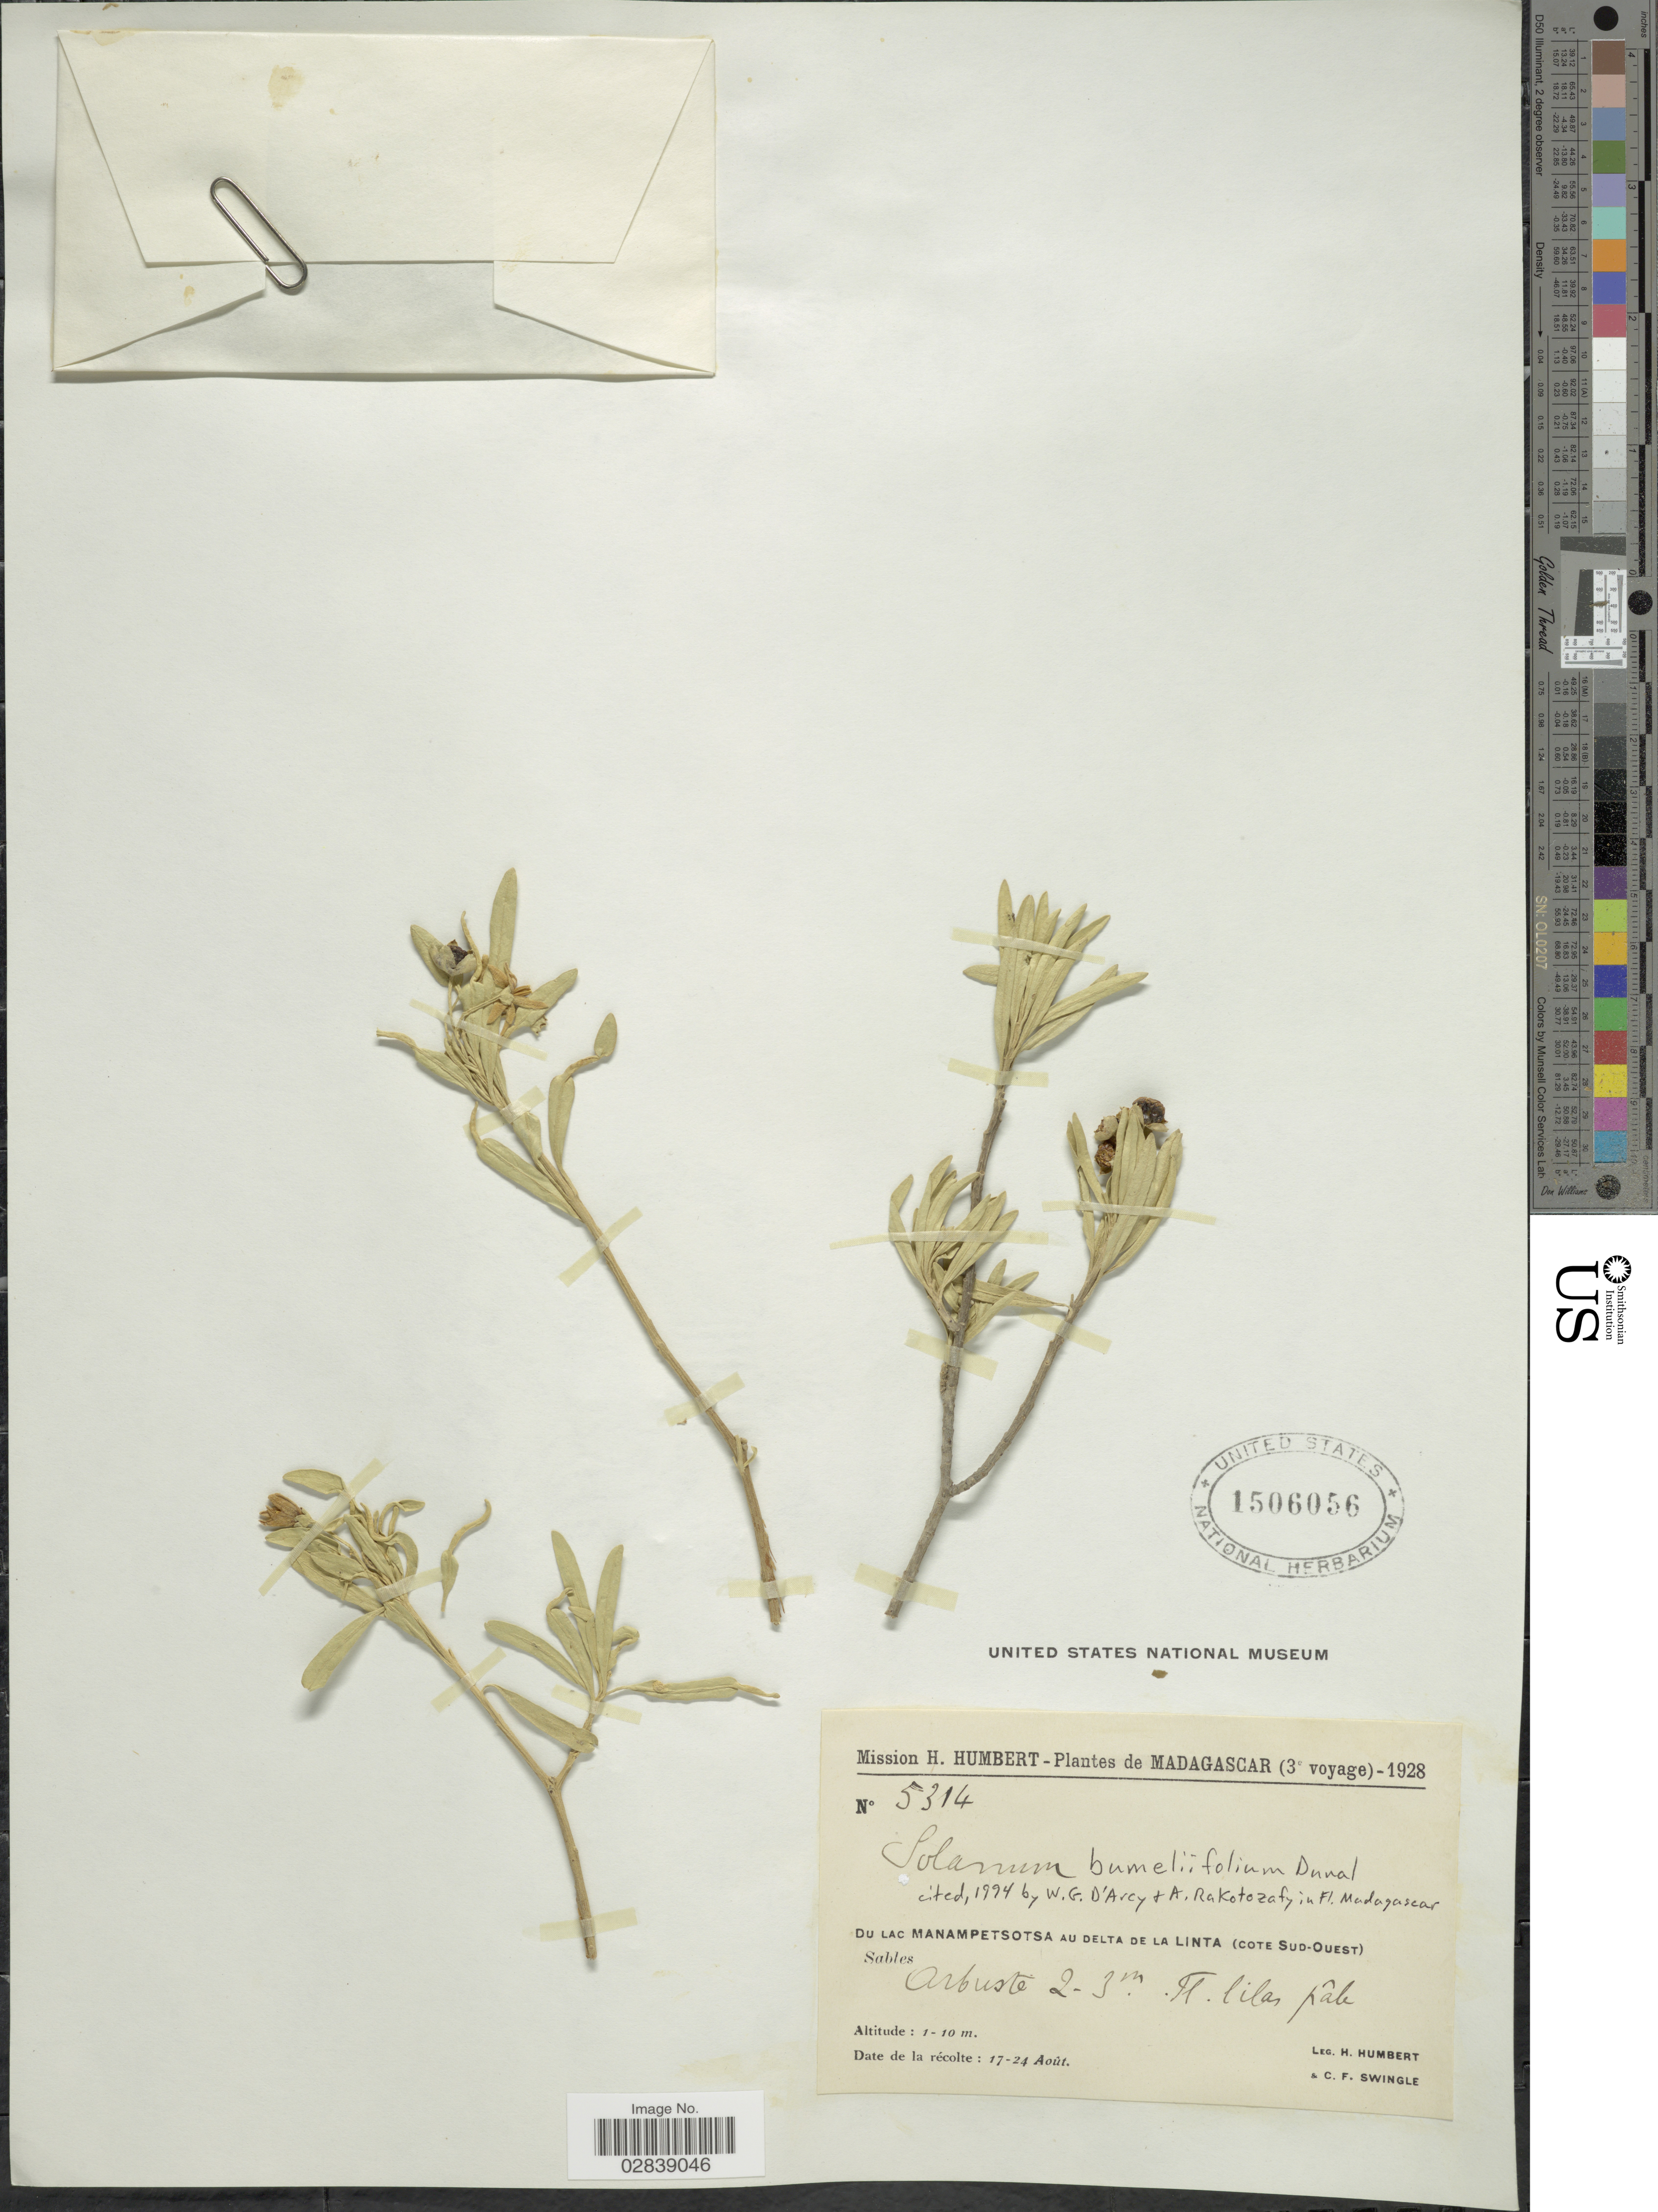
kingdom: Plantae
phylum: Tracheophyta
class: Magnoliopsida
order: Solanales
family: Solanaceae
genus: Solanum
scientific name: Solanum bumeliifolium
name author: Dunal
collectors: H. Humbert & C. Swingle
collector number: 5314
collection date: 1928-08-17/1928-08-24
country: Madagascar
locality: Du Lac Manampetsotsa au Delta de la Linta (Cote Sud-Ouest)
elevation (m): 1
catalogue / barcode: US 1506056